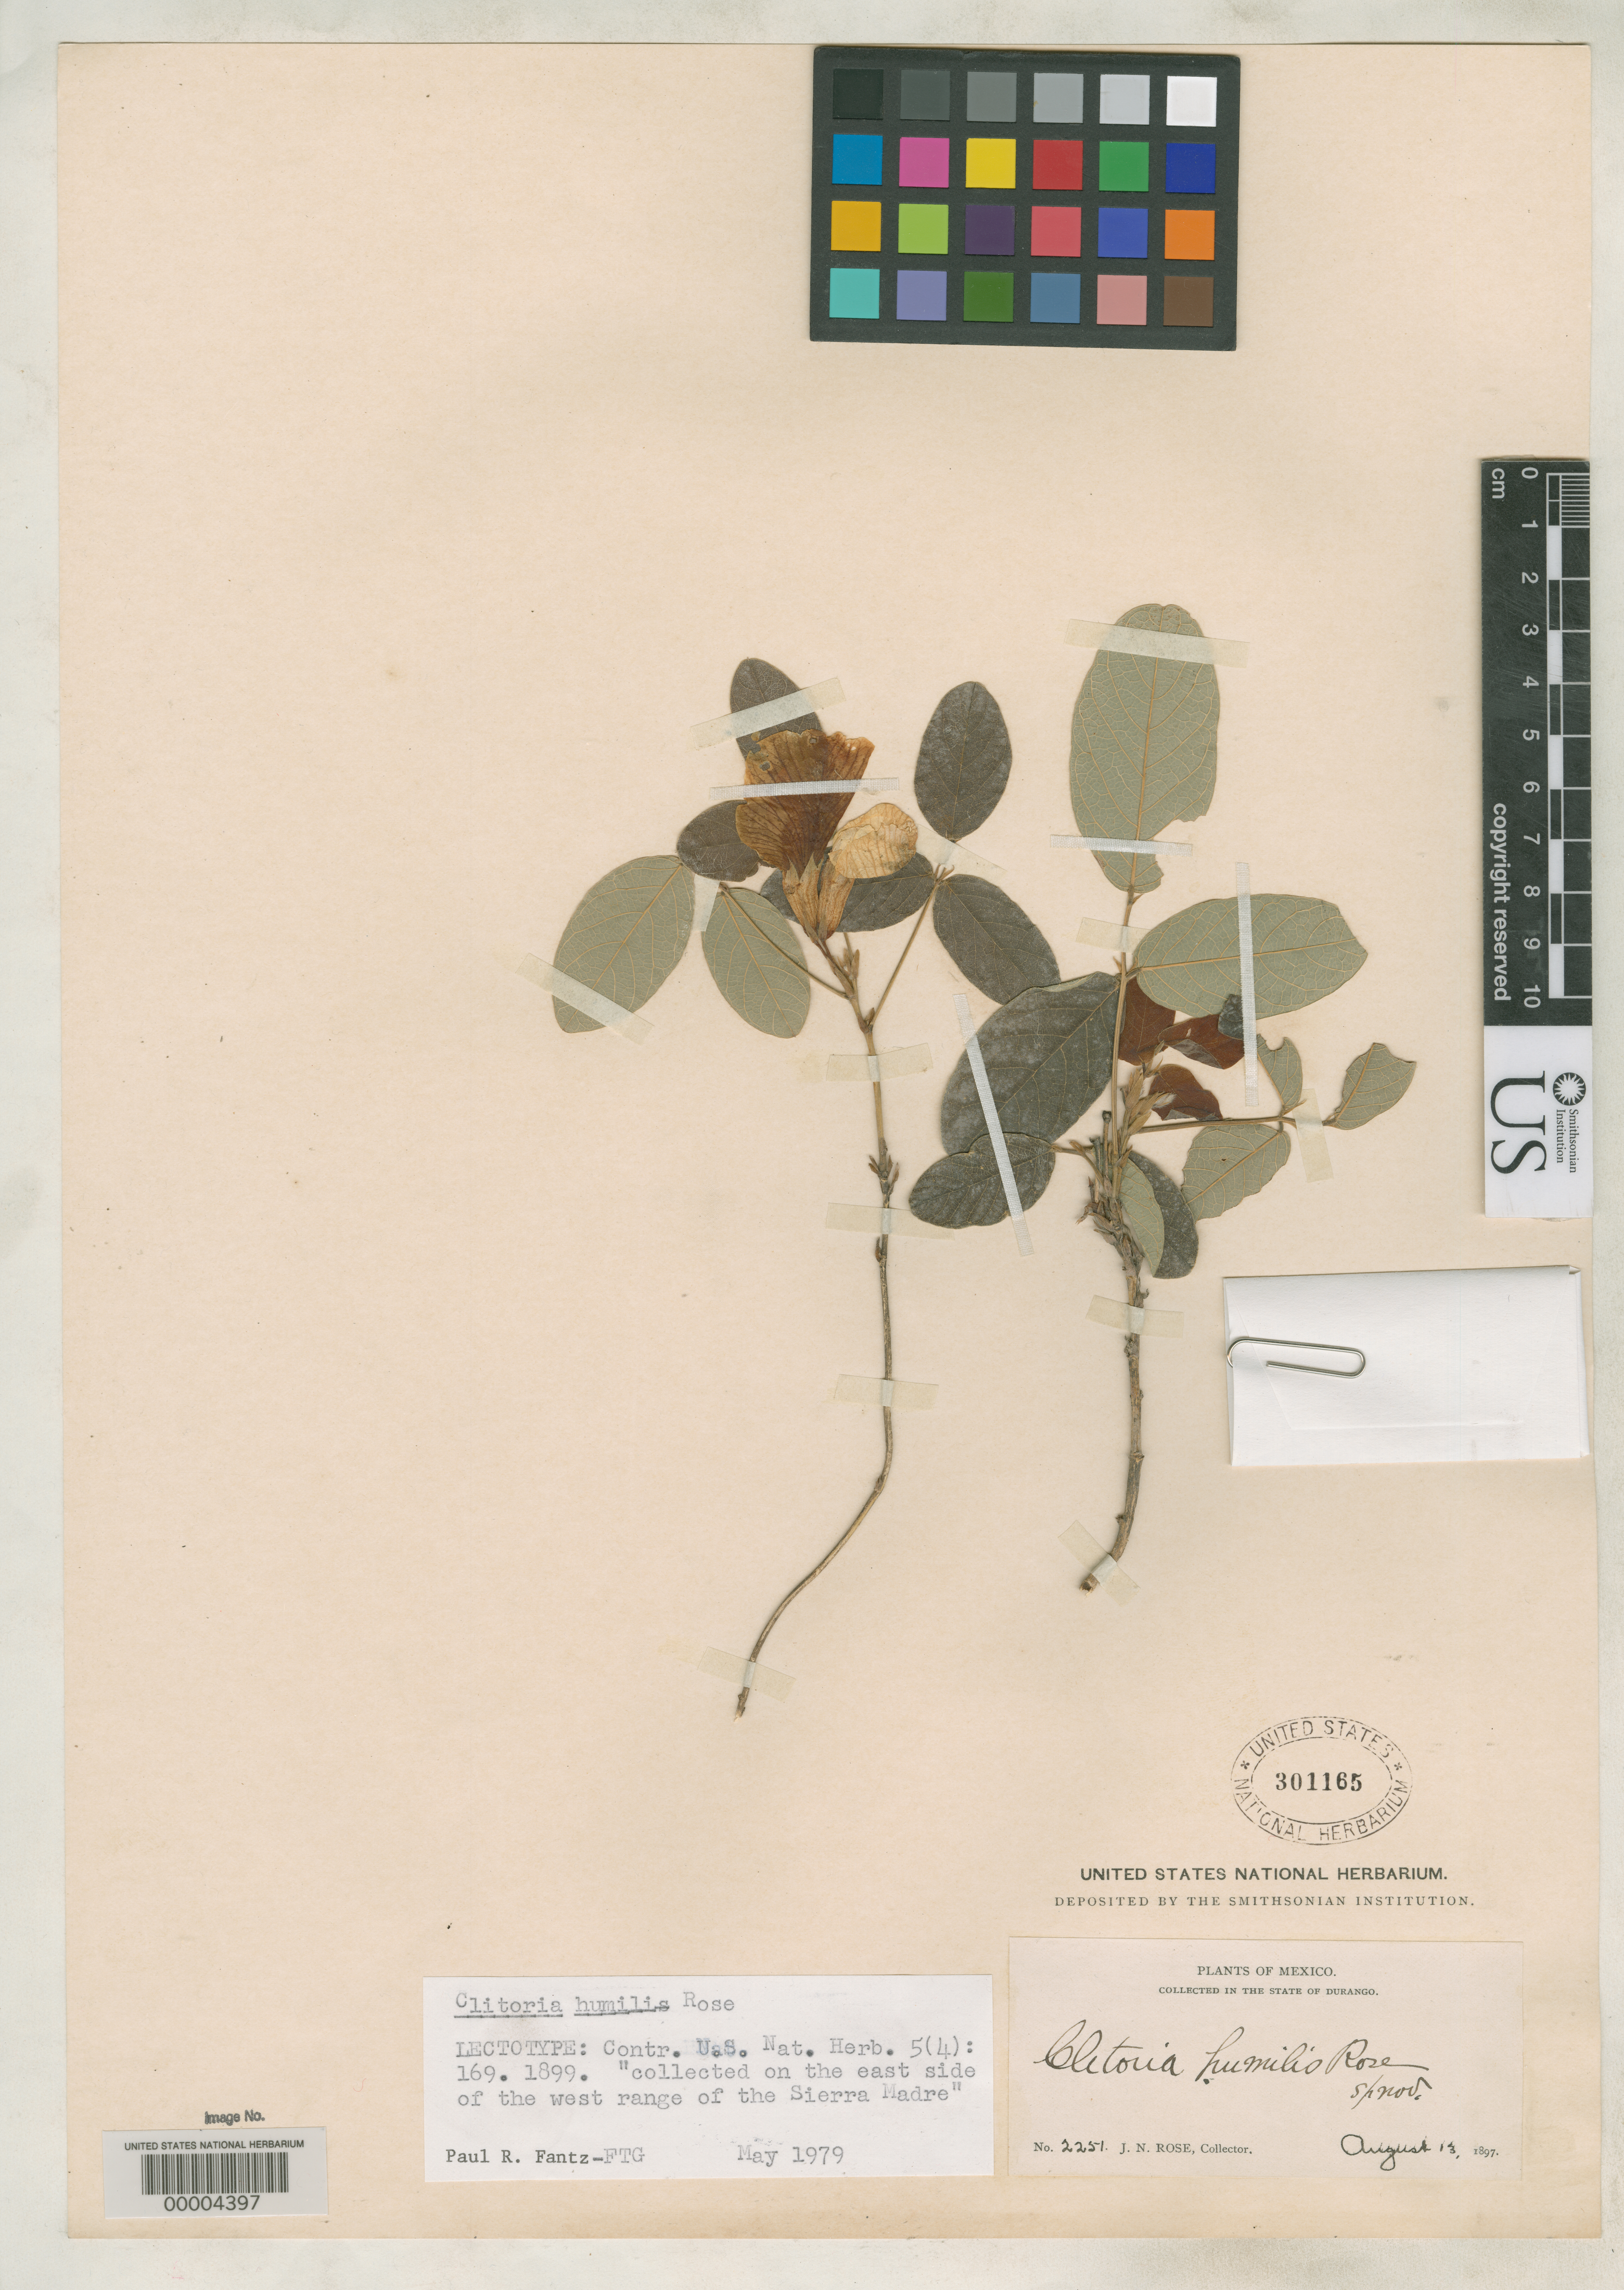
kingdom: Plantae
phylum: Tracheophyta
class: Magnoliopsida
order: Fabales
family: Fabaceae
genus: Clitoria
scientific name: Clitoria humilis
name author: Rose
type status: Type Collection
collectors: J. N. Rose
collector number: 2251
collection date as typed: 13 Aug 1897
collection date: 1897-08-13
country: Mexico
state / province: Durango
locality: West range of Sierra Madre.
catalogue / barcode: US 301165